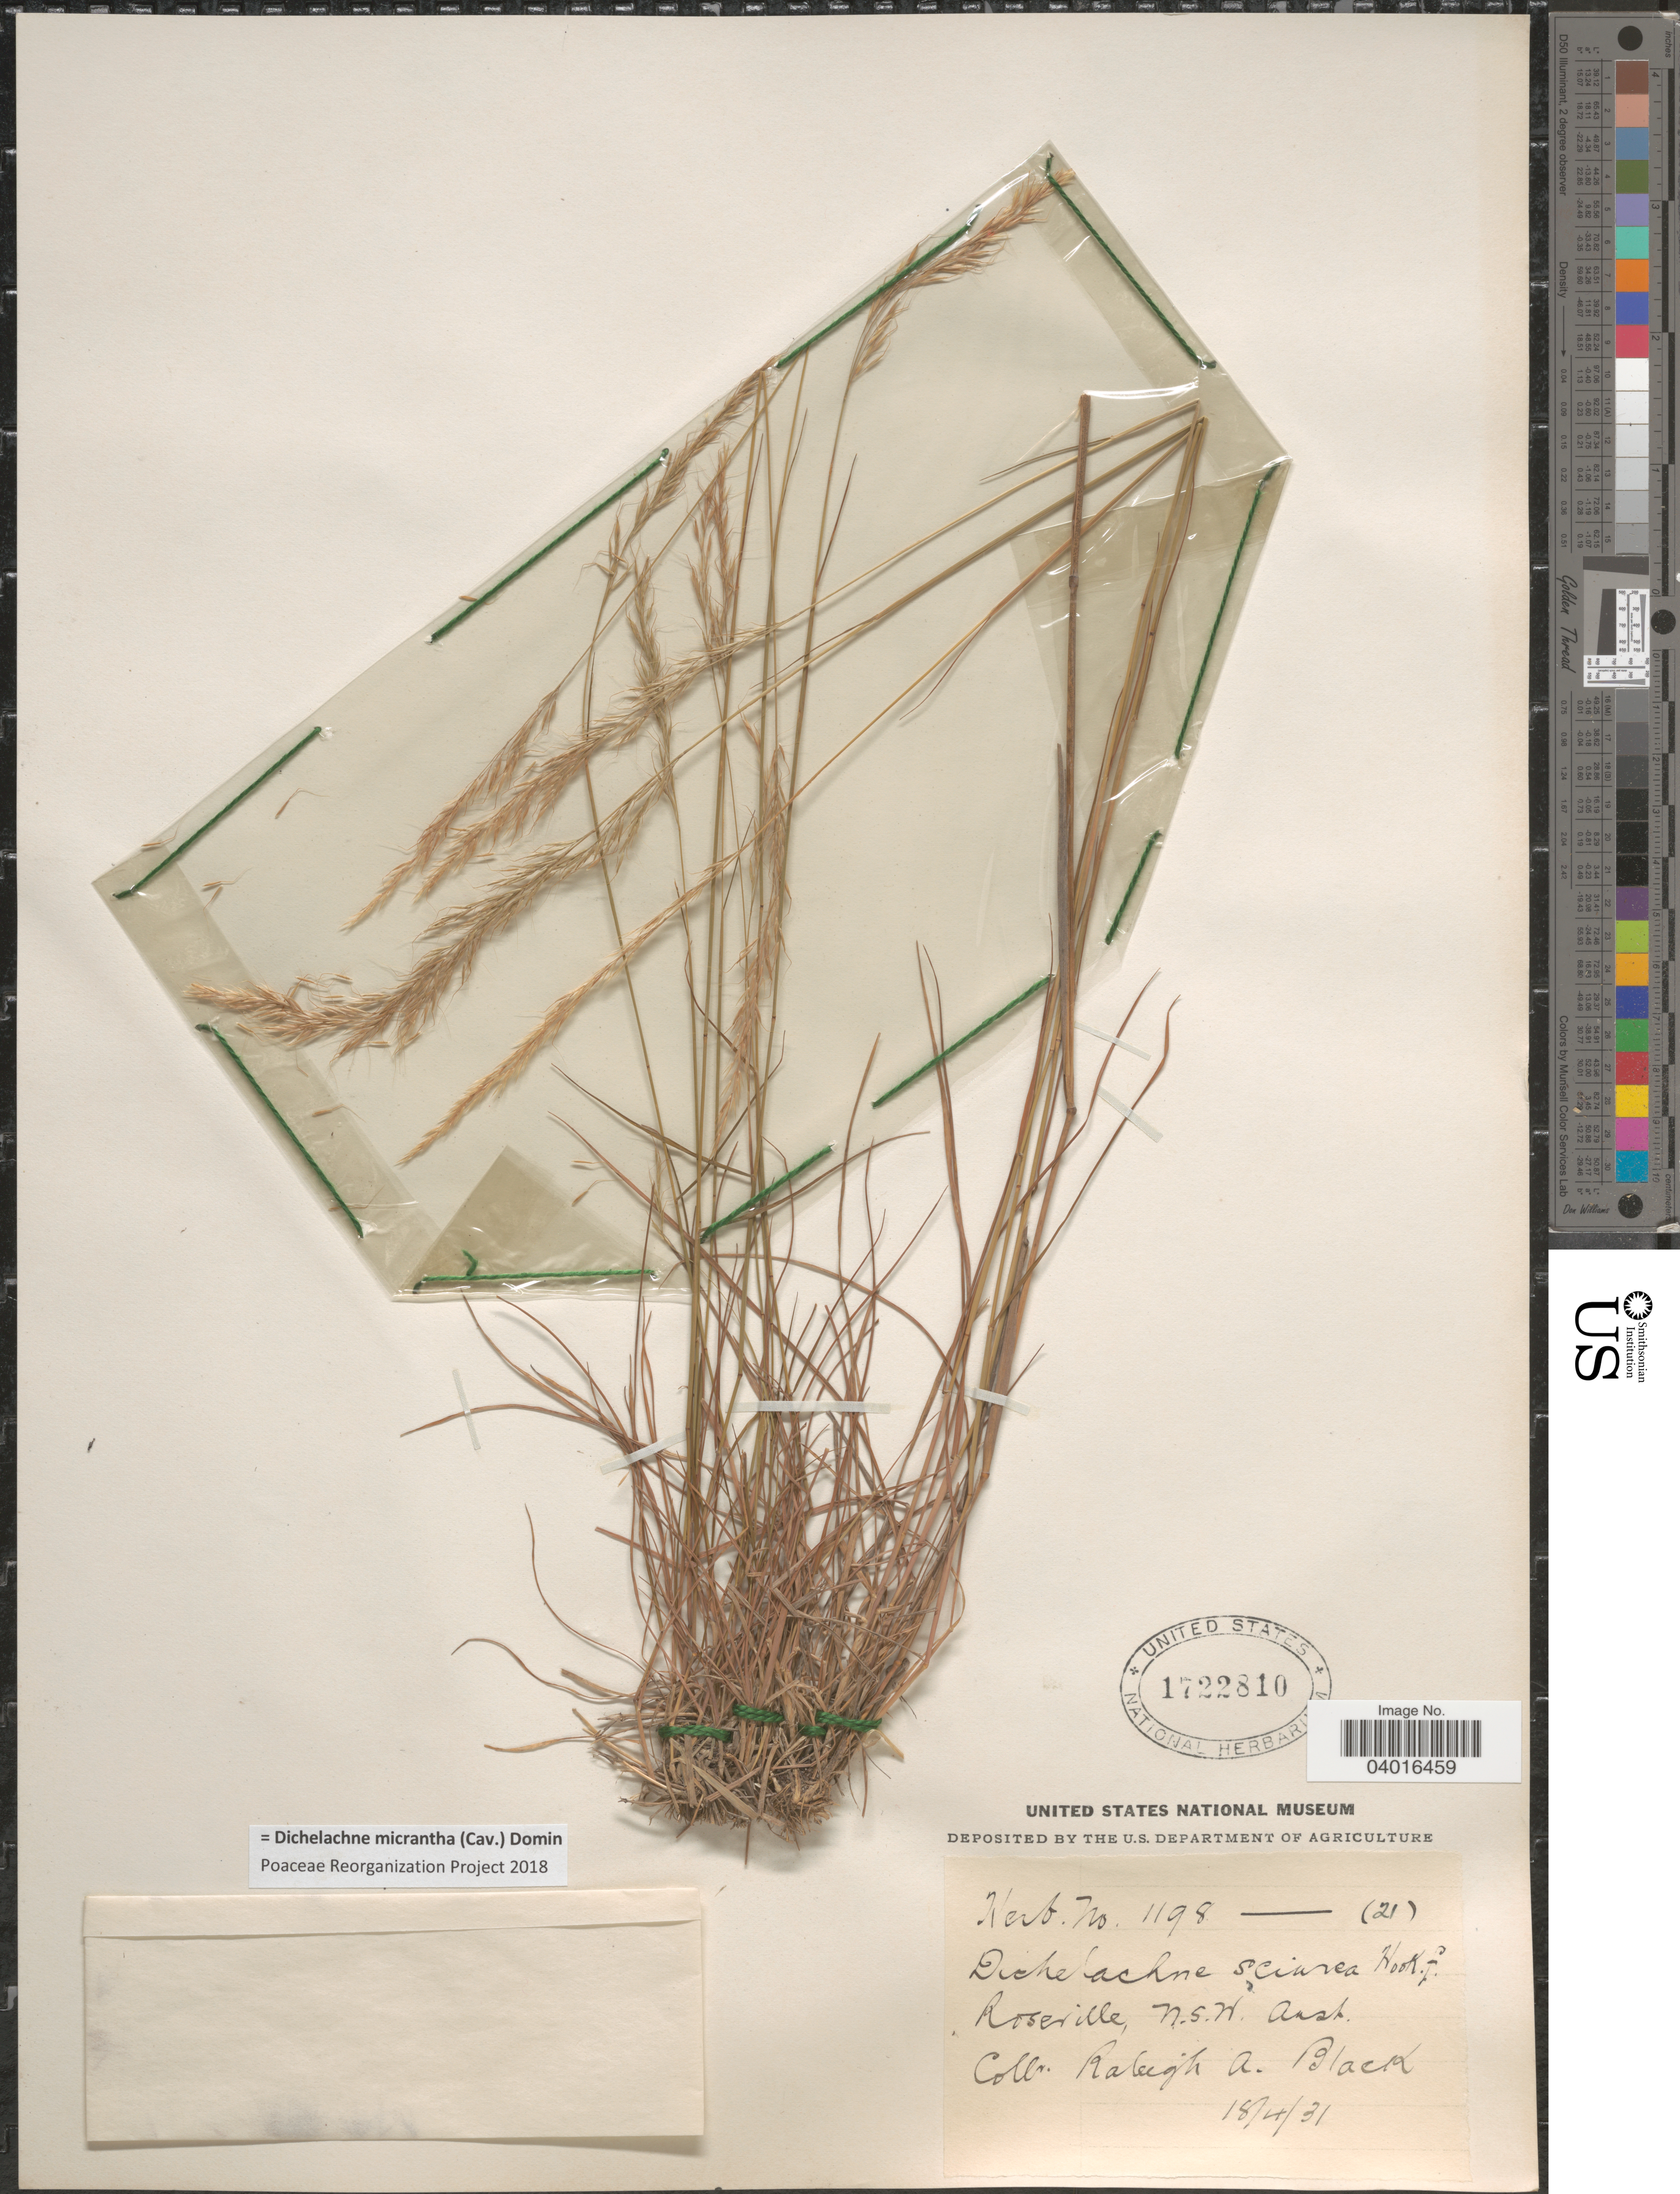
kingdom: Plantae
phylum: Tracheophyta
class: Liliopsida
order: Poales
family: Poaceae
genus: Dichelachne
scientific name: Dichelachne micrantha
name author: (Cav.) Domin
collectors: R. A. Black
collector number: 1198/(21)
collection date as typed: Transcribed d/m/y: 18/4/31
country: Australia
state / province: New South Wales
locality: Roseville.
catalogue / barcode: US 1722810